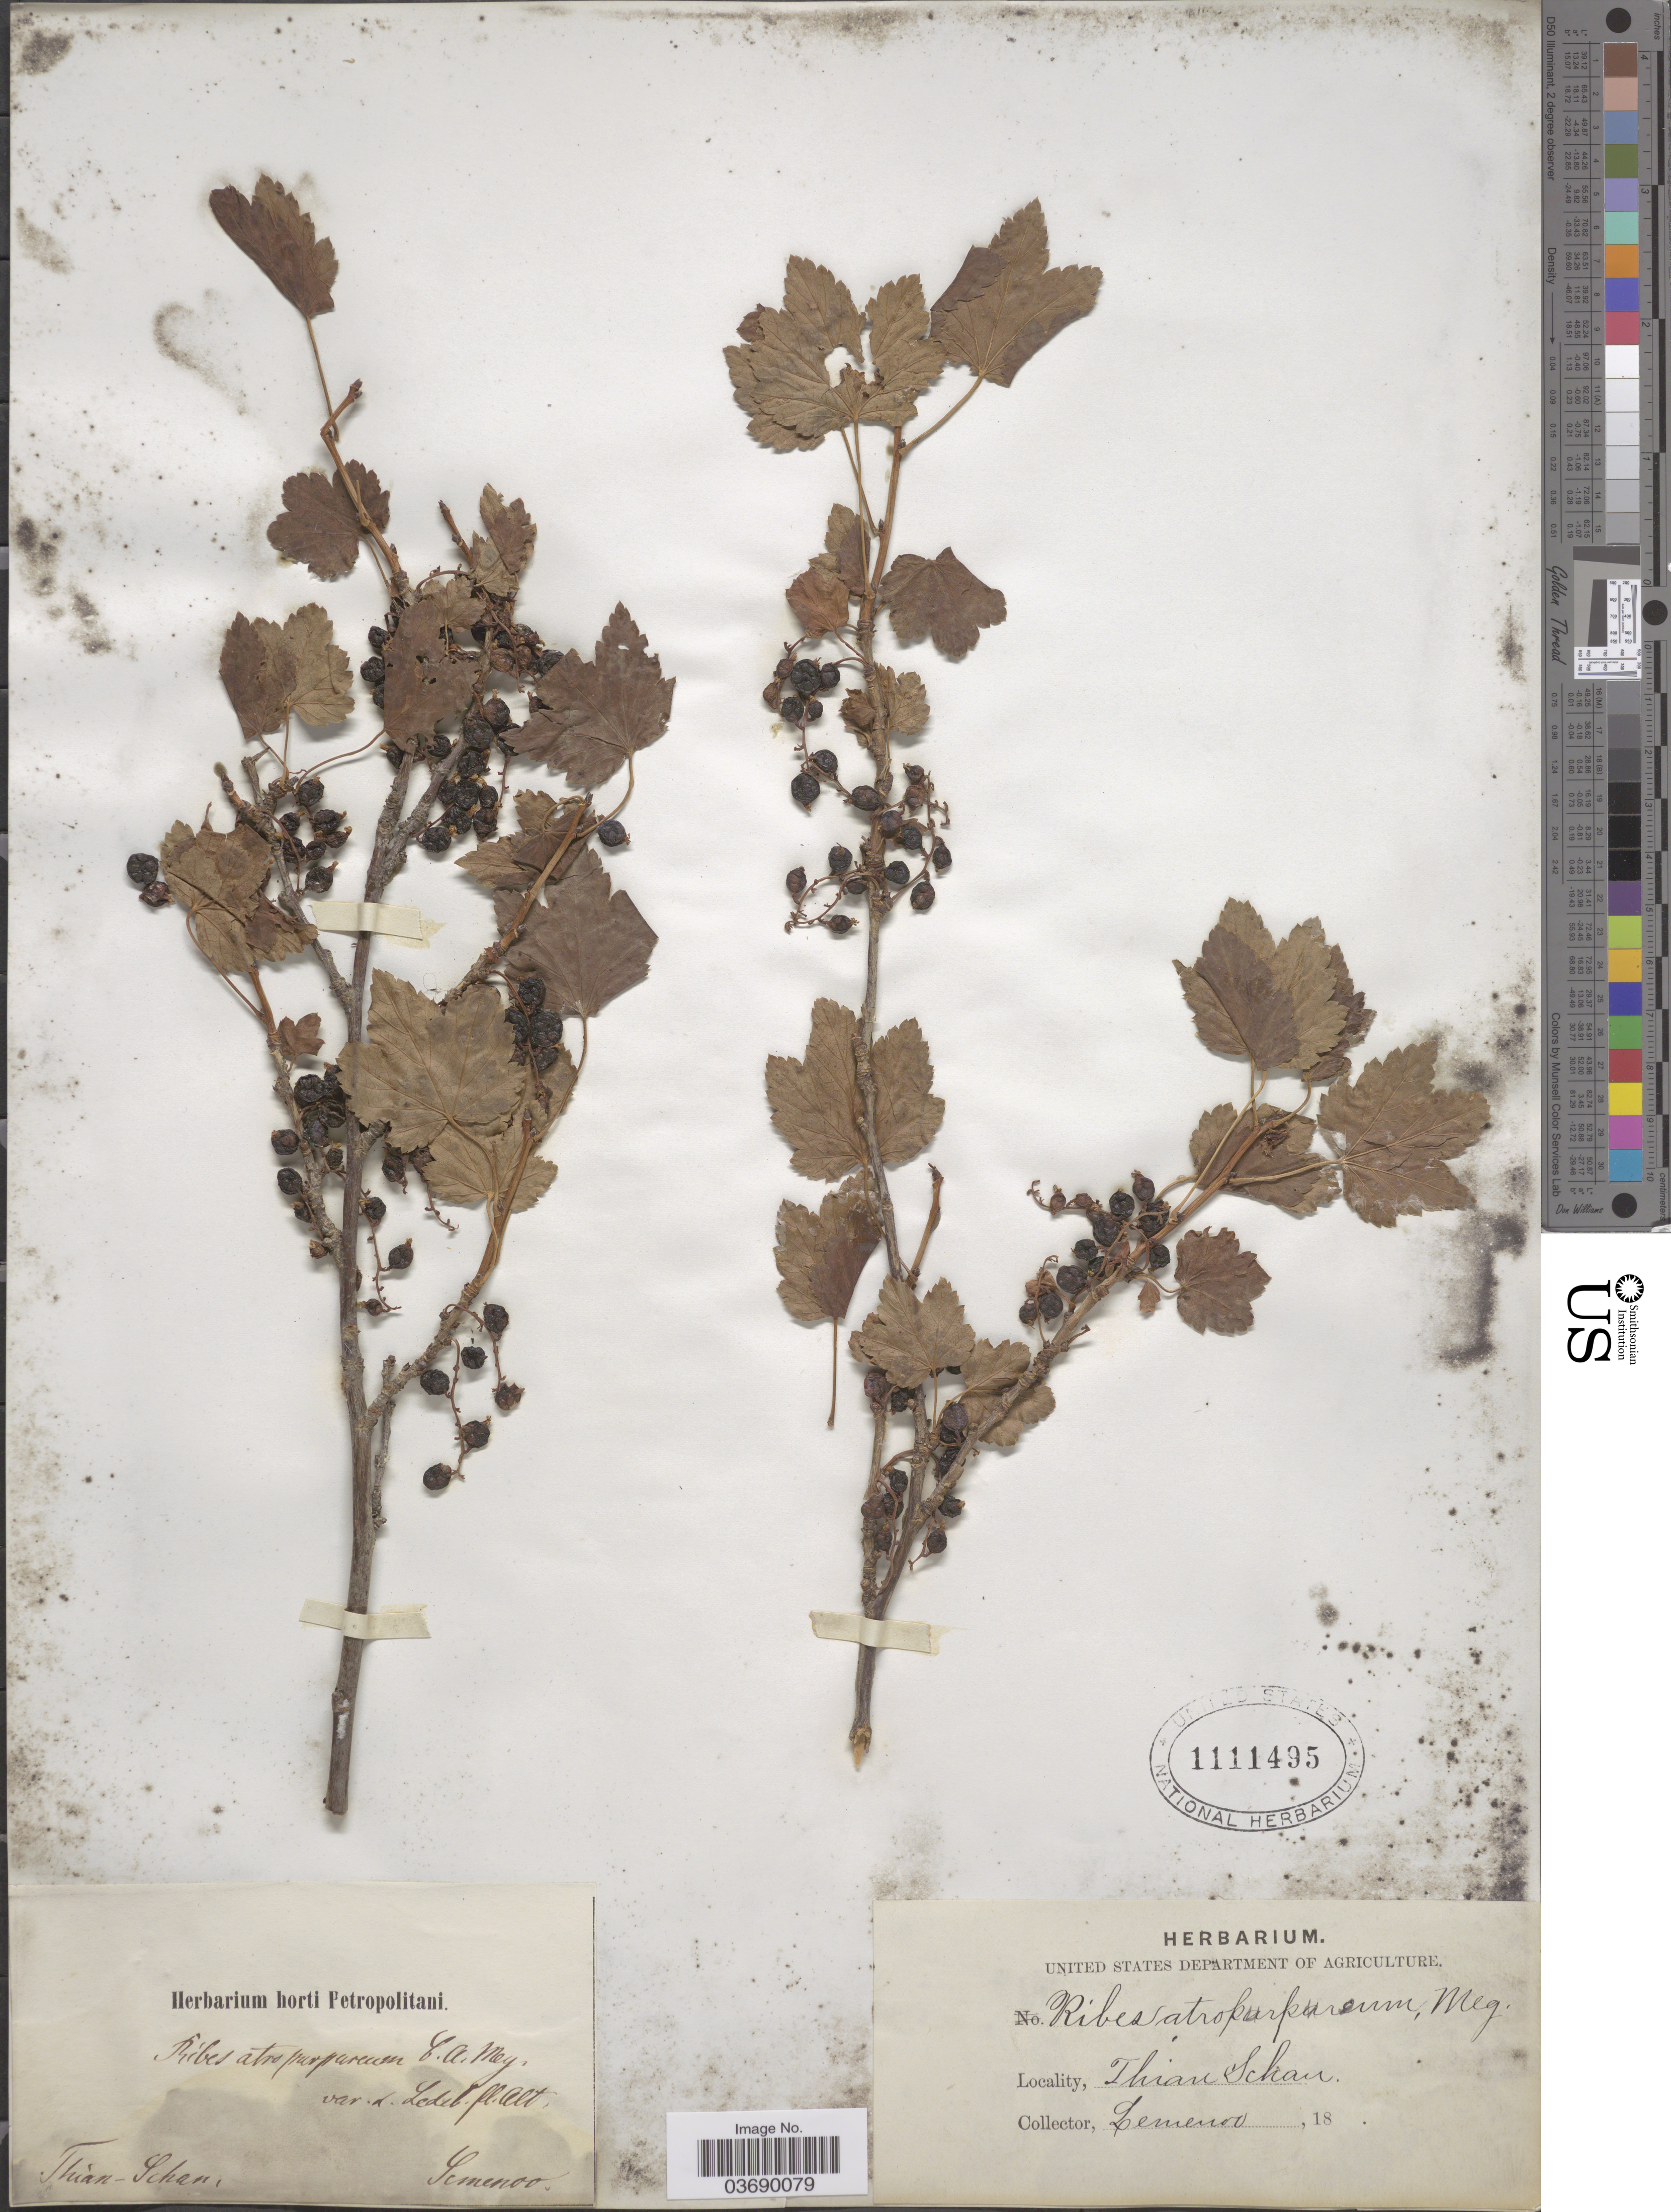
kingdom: Plantae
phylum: Tracheophyta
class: Magnoliopsida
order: Saxifragales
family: Grossulariaceae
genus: Ribes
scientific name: Ribes atropurpureum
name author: C.A. Mey.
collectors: -- Semenov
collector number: s.n .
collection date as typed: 18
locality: Thian Schan.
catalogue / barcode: US 1111495